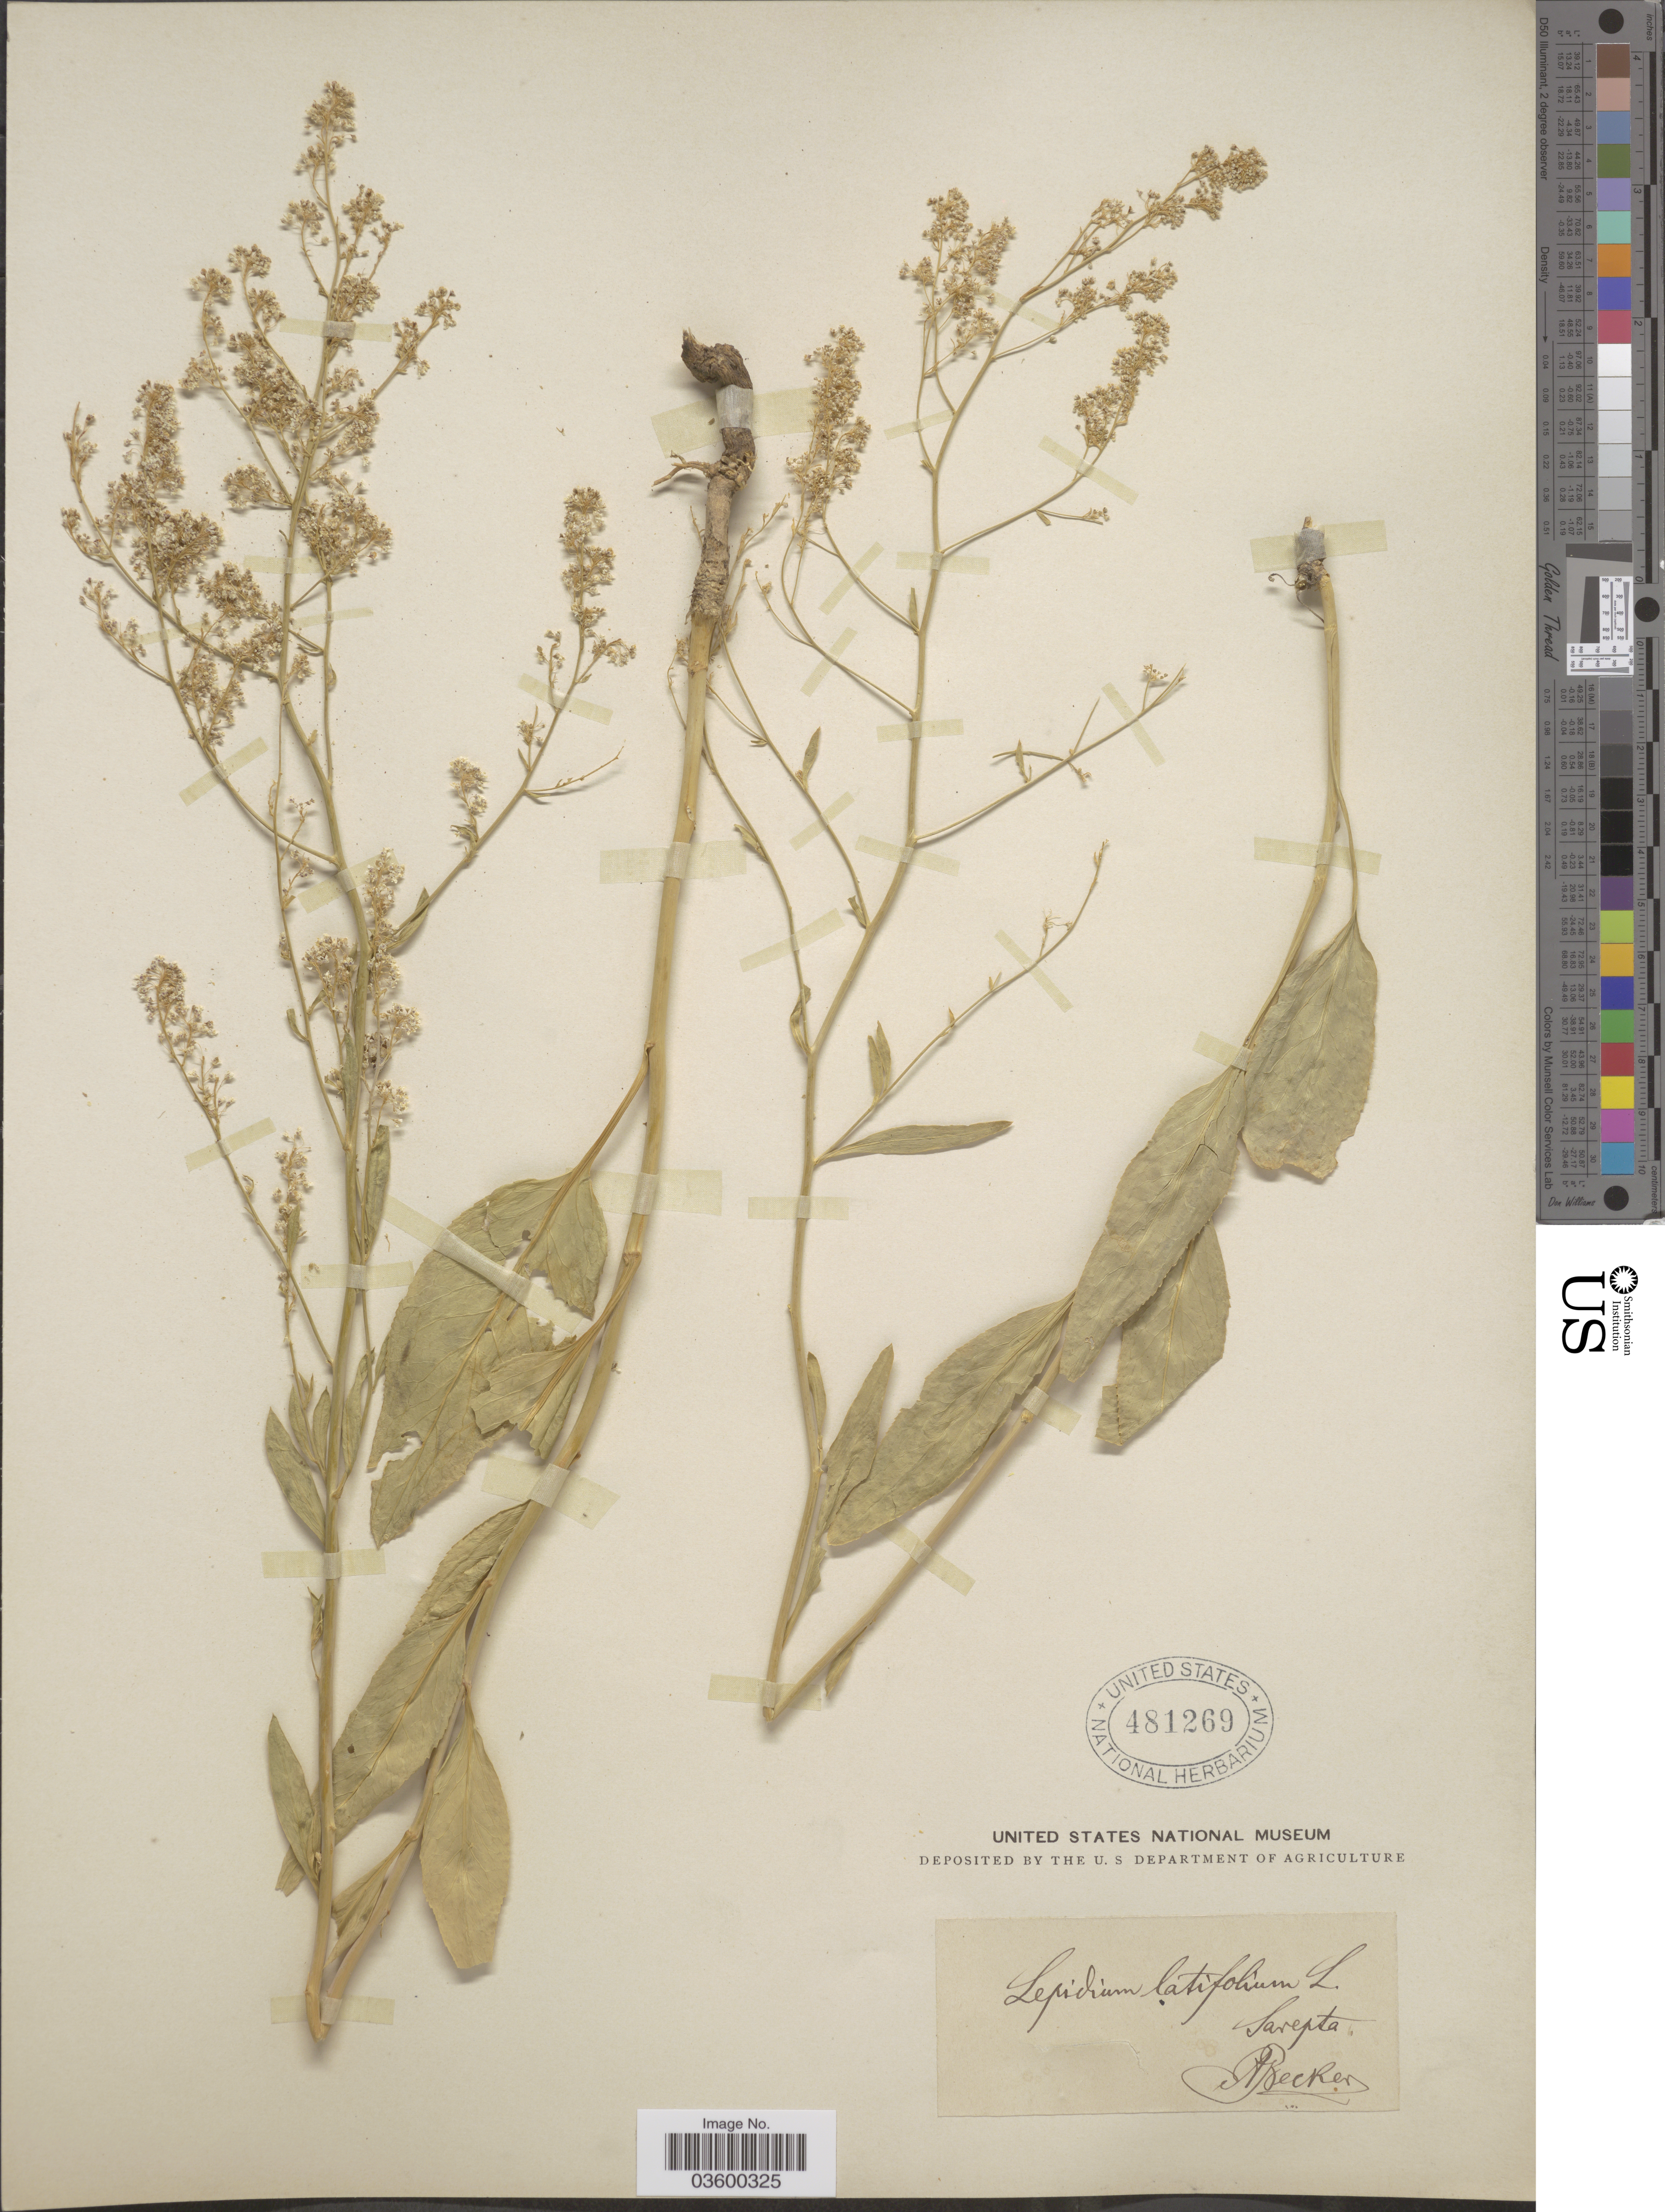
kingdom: Plantae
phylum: Tracheophyta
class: Magnoliopsida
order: Brassicales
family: Brassicaceae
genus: Lepidium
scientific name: Lepidium latifolium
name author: L.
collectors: A. Becker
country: Russian Federation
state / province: Volgograd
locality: Sarepta.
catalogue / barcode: US 481269